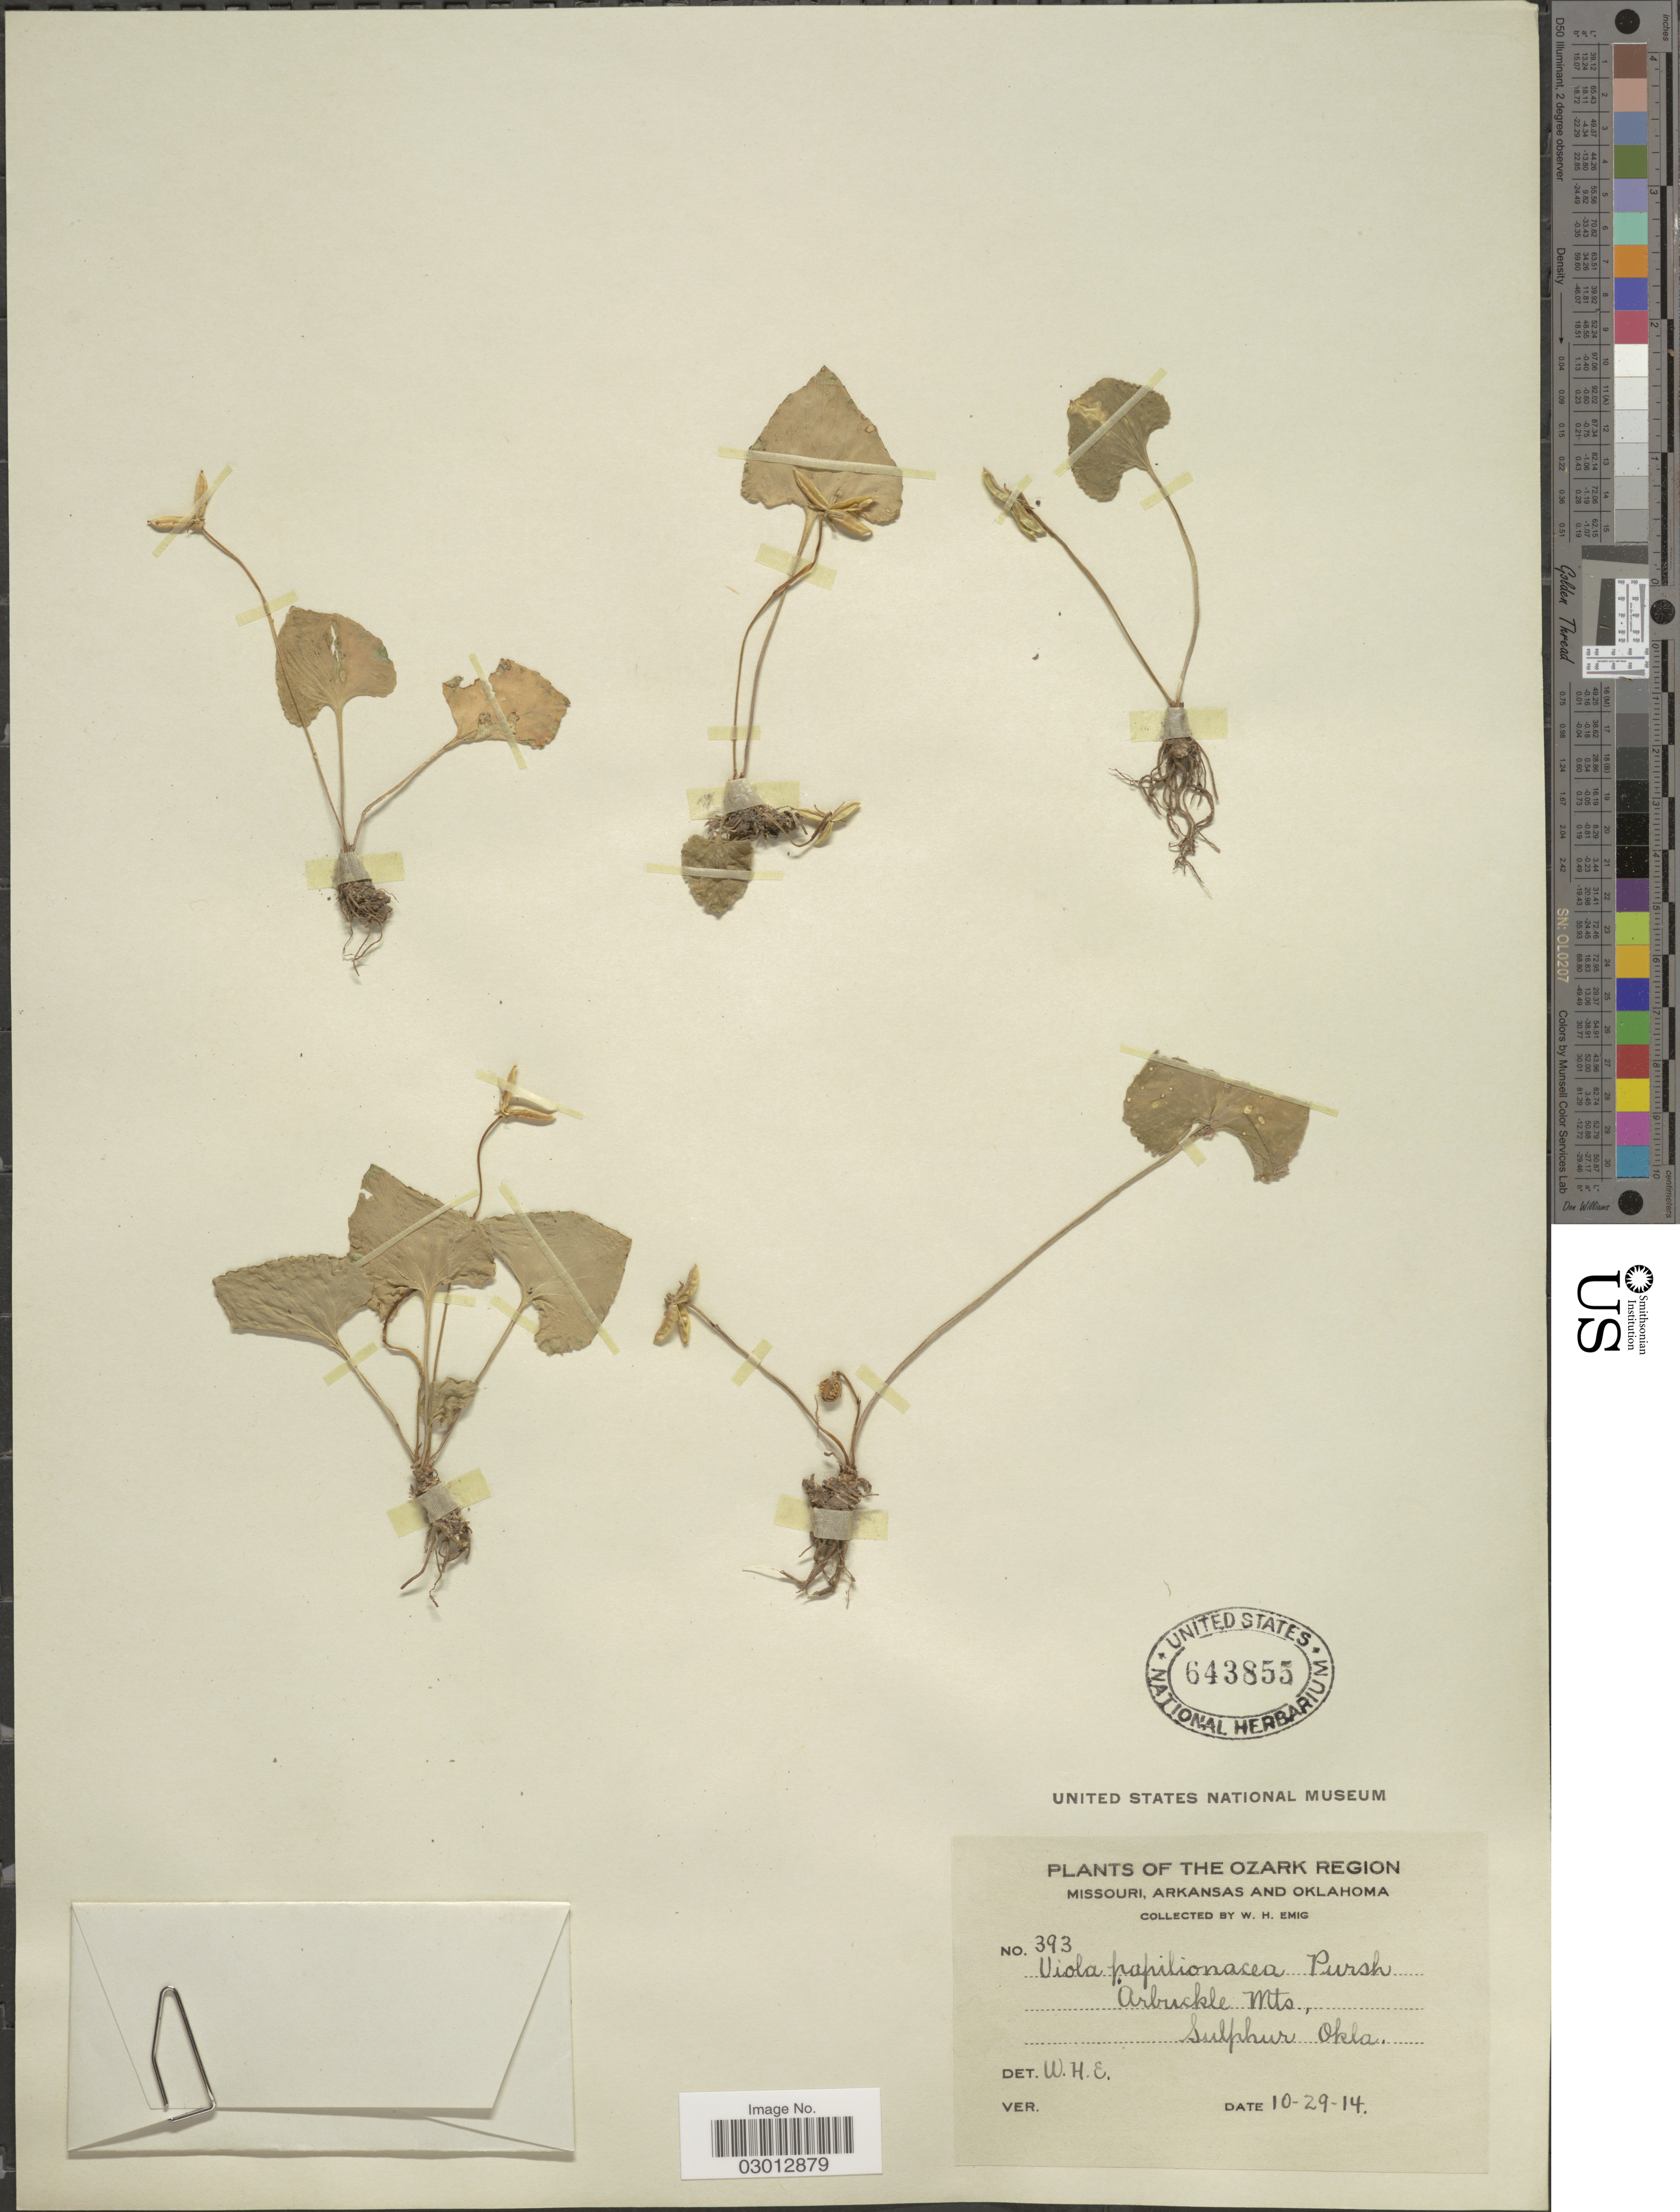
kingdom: Plantae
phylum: Tracheophyta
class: Magnoliopsida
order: Malpighiales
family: Violaceae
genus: Viola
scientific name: Viola papilionacea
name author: Pursh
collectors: W. H. Emig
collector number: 393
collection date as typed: Transcribed d/m/y: 29/10/14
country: United States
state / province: Oklahoma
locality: Ozark Region. Arbuckle Mts., Sulphur Okla.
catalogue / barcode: US 643855